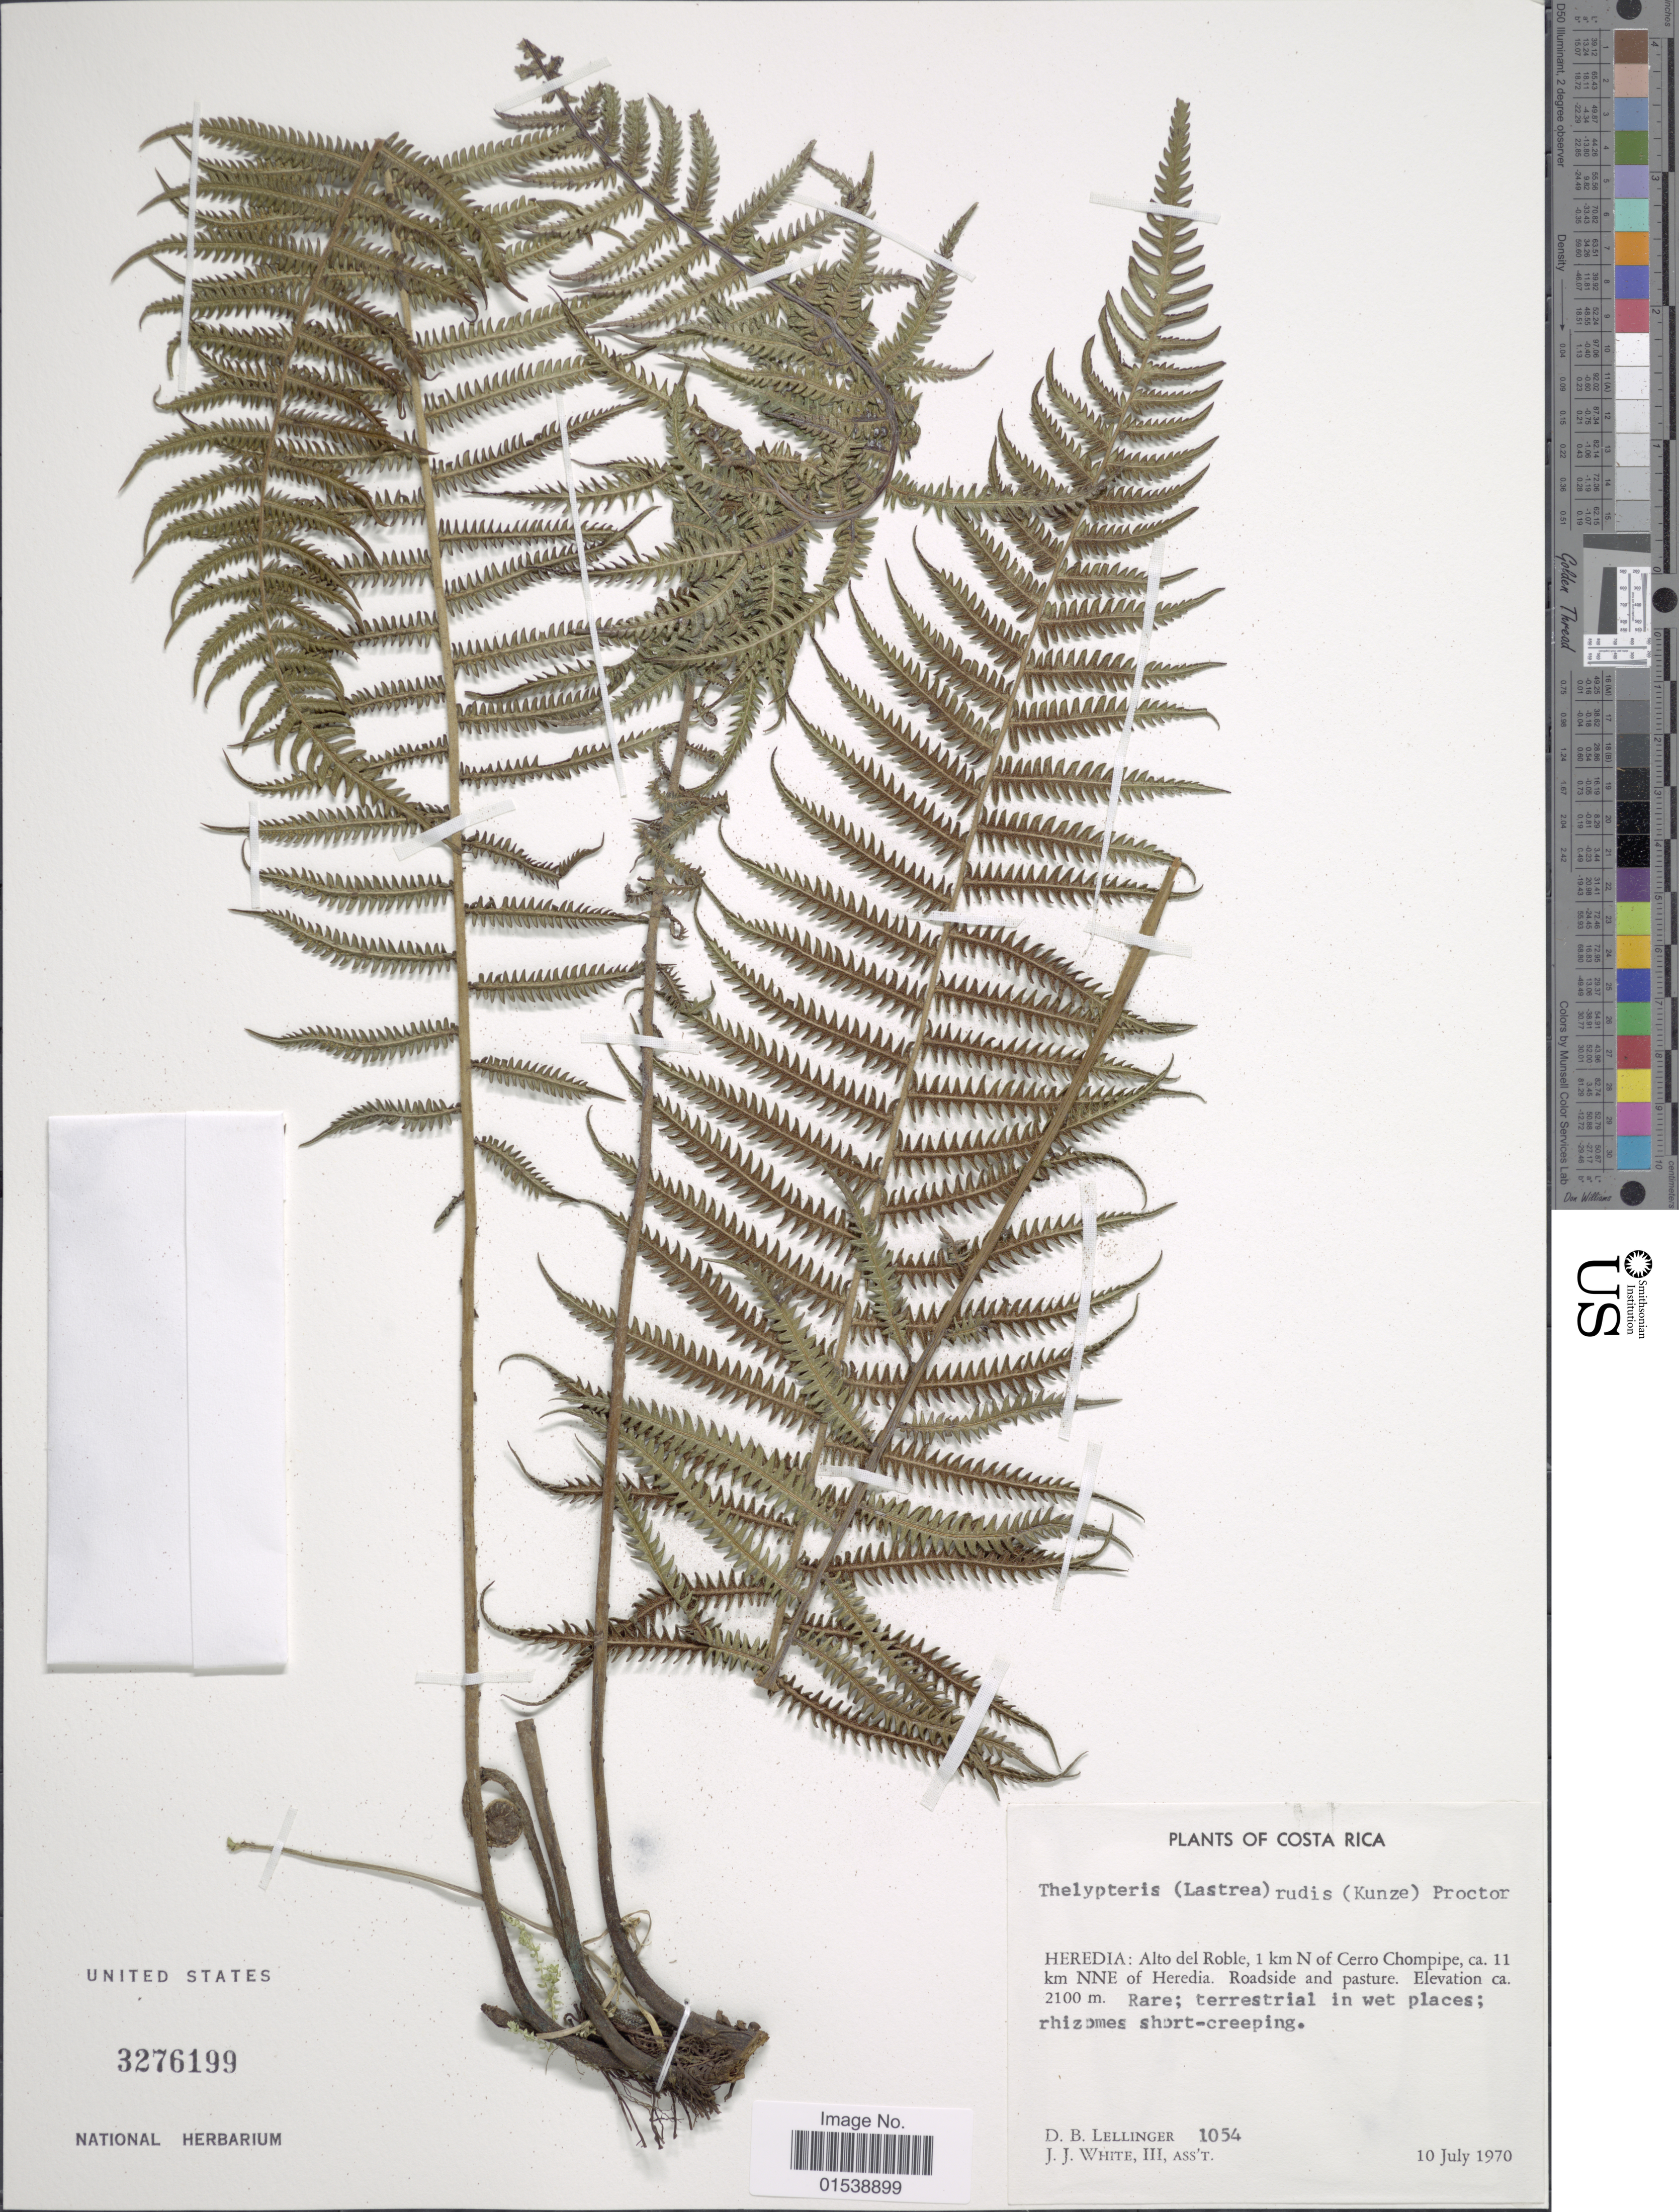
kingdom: Plantae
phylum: Tracheophyta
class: Polypodiopsida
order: Polypodiales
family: Thelypteridaceae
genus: Amauropelta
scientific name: Amauropelta rudis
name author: (Kunze) Pic. Serm.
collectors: D. B. Lellinger & J. J. White III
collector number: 1054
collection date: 1970-07-10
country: Costa Rica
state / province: Heredia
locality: Heredia: Alto del Roble, 1 km N of Cerro Chompipe, ca. 11 km NNE of Heredia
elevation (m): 2100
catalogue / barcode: US 3276199